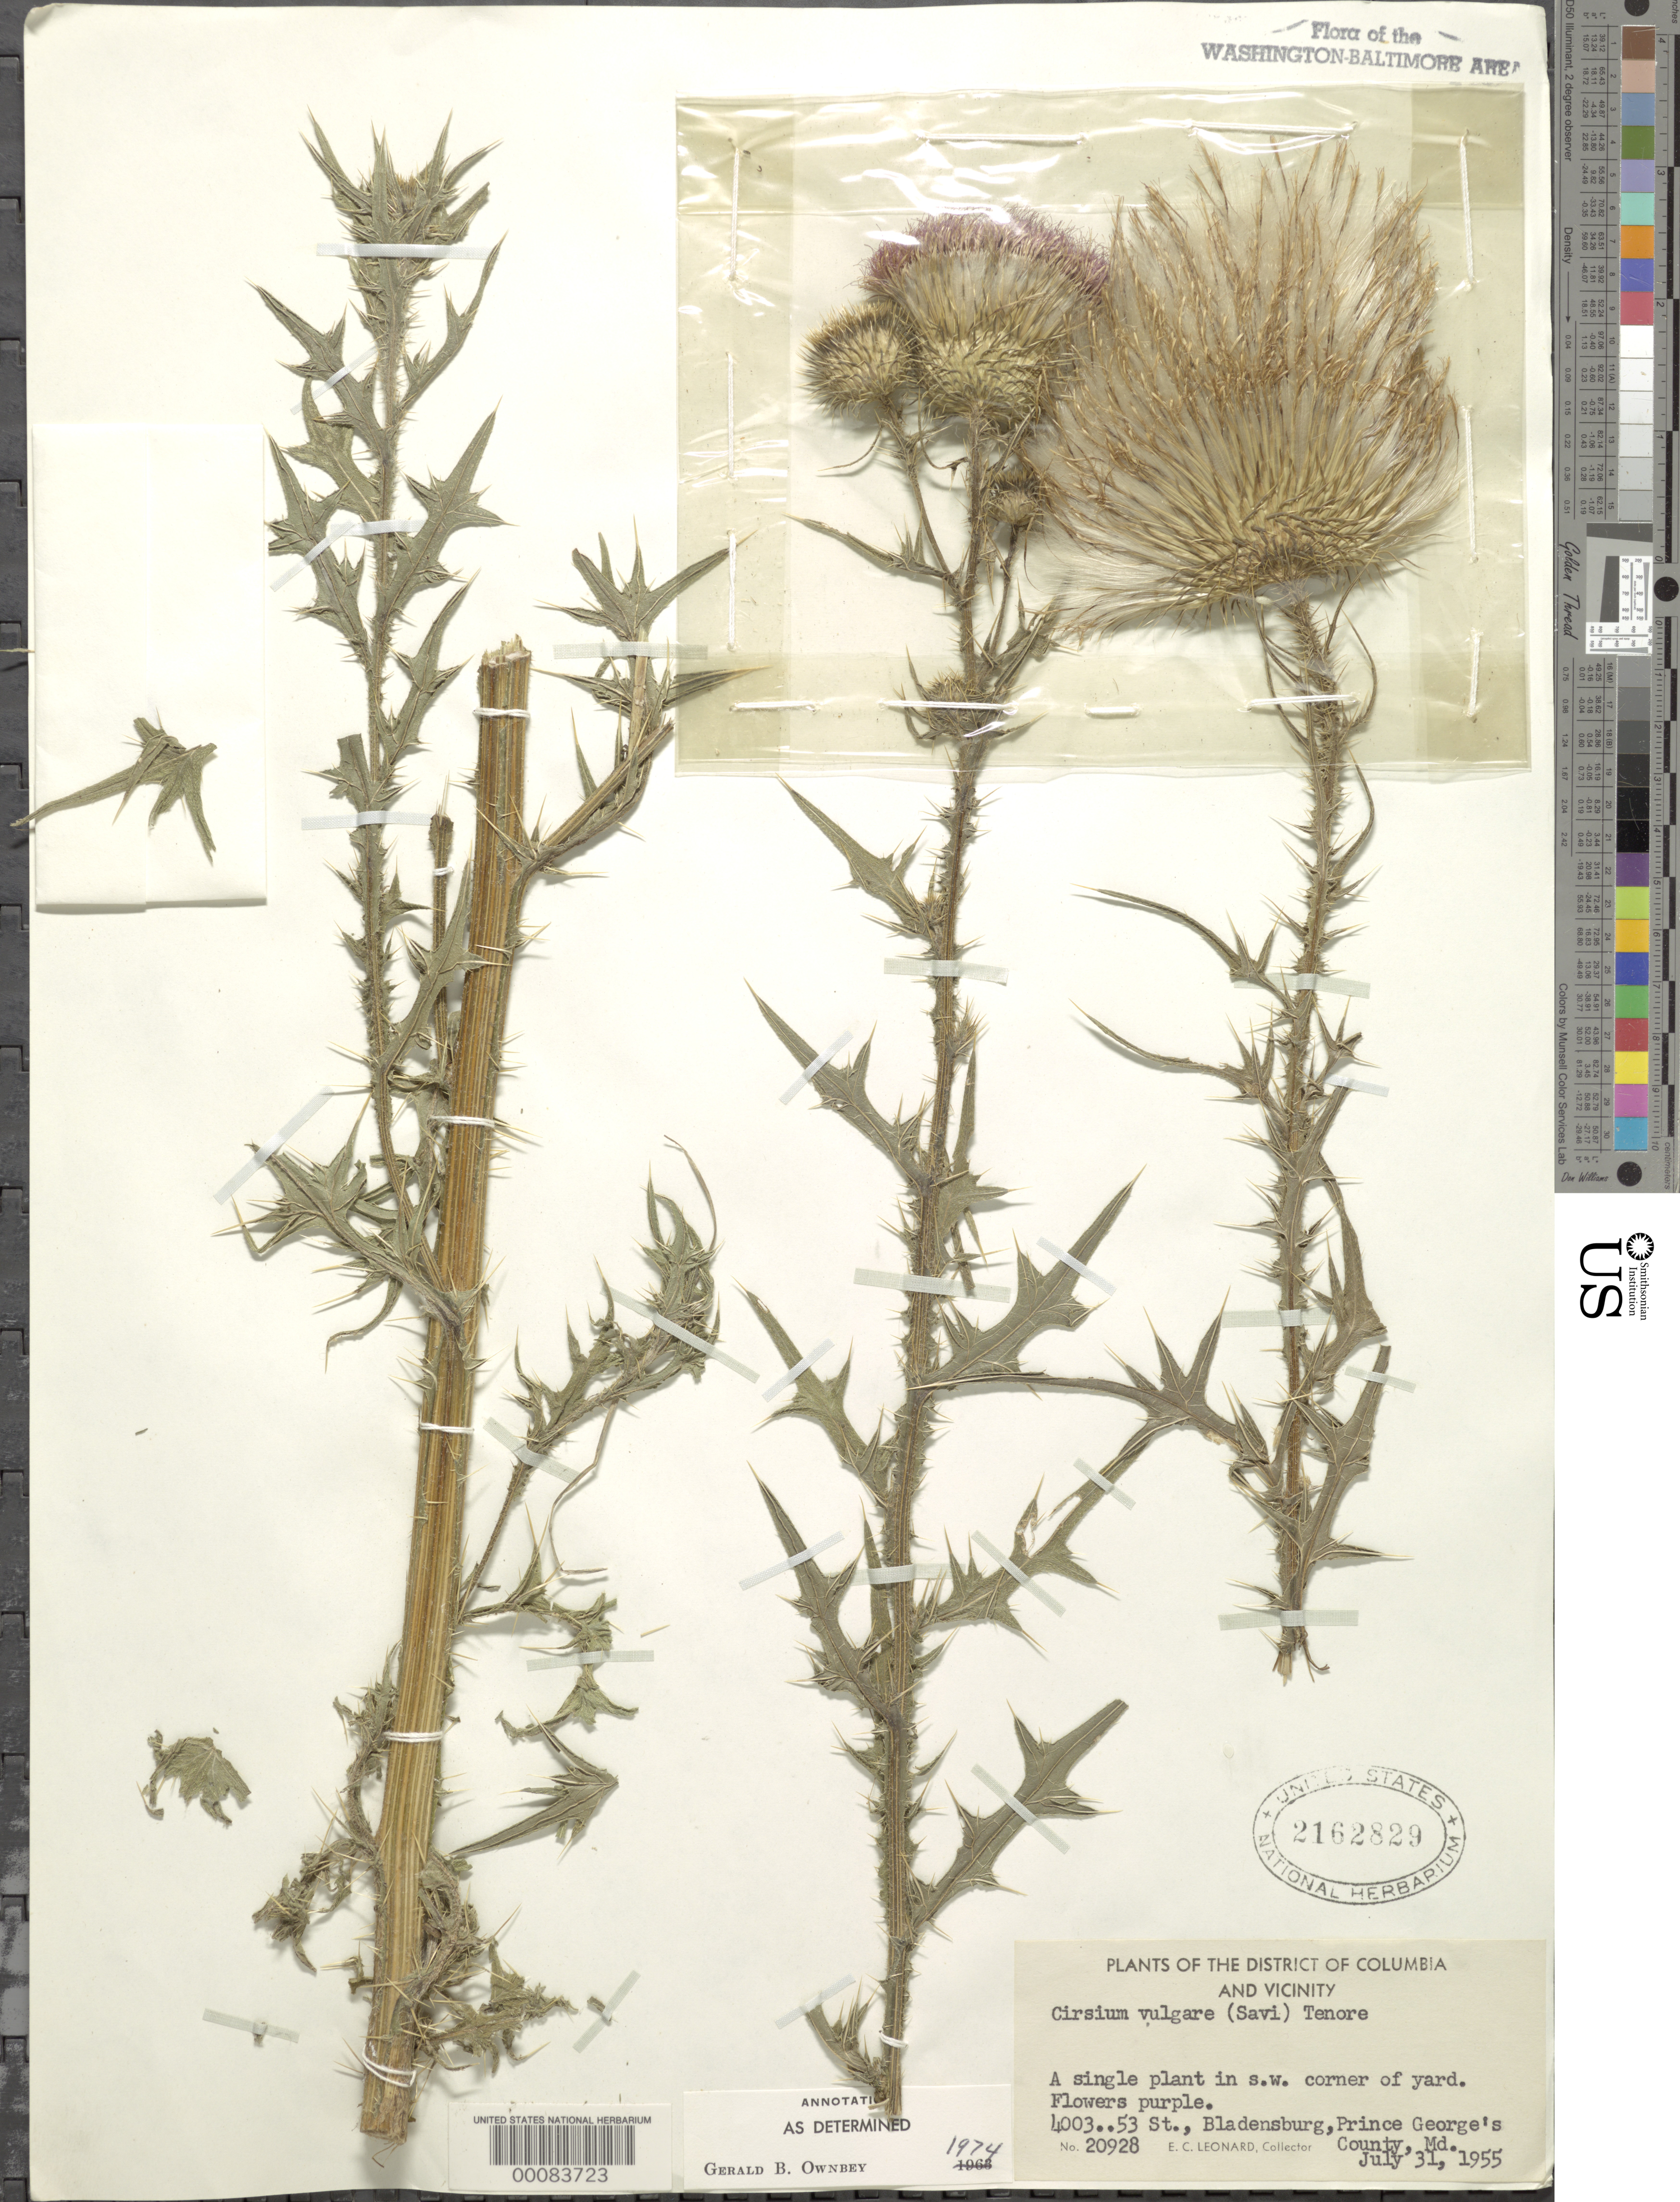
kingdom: Plantae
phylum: Tracheophyta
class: Magnoliopsida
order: Asterales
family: Asteraceae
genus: Cirsium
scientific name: Cirsium vulgare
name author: (Savi) Ten.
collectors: E. C. Leonard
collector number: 20928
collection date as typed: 31 Jul 1955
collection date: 1955-07-31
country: United States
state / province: Maryland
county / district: Prince George's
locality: Bladensburg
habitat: Yard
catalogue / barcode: US 2162829